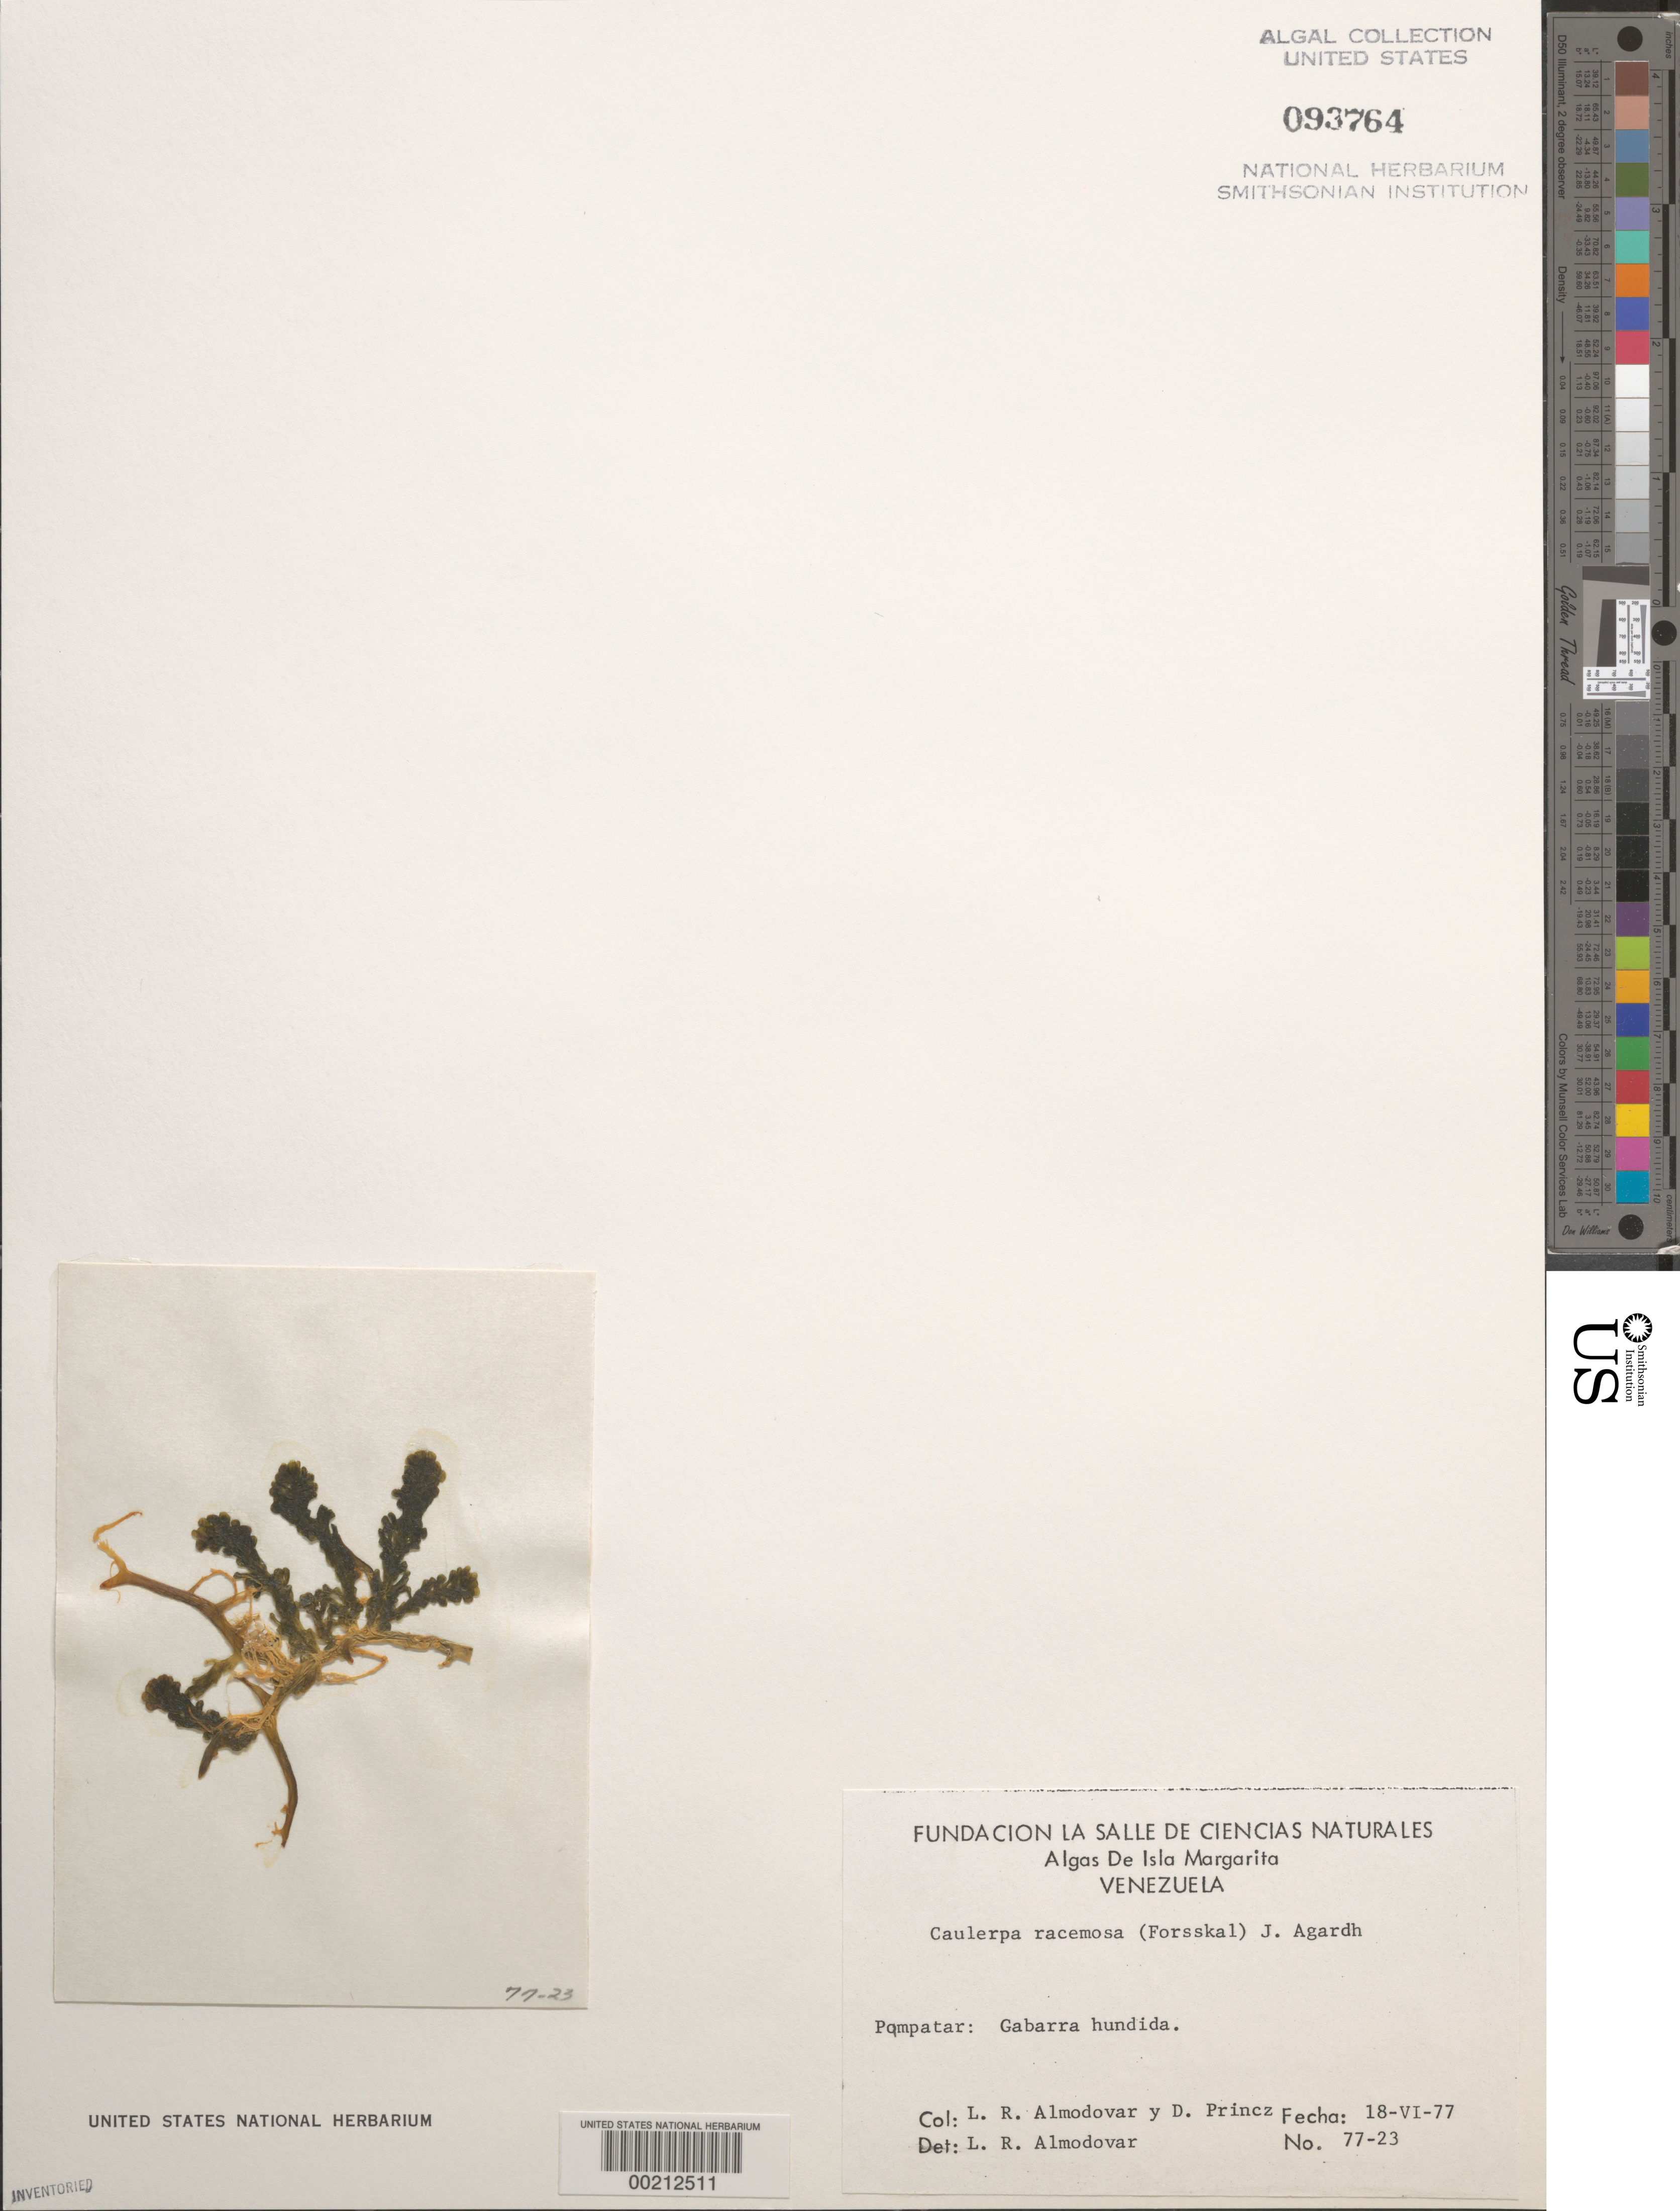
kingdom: Plantae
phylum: Chlorophyta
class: Ulvophyceae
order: Bryopsidales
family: Caulerpaceae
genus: Caulerpa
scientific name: Caulerpa racemosa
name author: (Forssk.) J. Agardh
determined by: Almodovar, L. R.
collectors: L. Almodovar & D. Princz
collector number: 77-23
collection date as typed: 18 Jun 1977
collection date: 1977-06-18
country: Venezuela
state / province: Nueva Esparta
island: Margarita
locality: Pampatar (Pompatar)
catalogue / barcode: US 93764